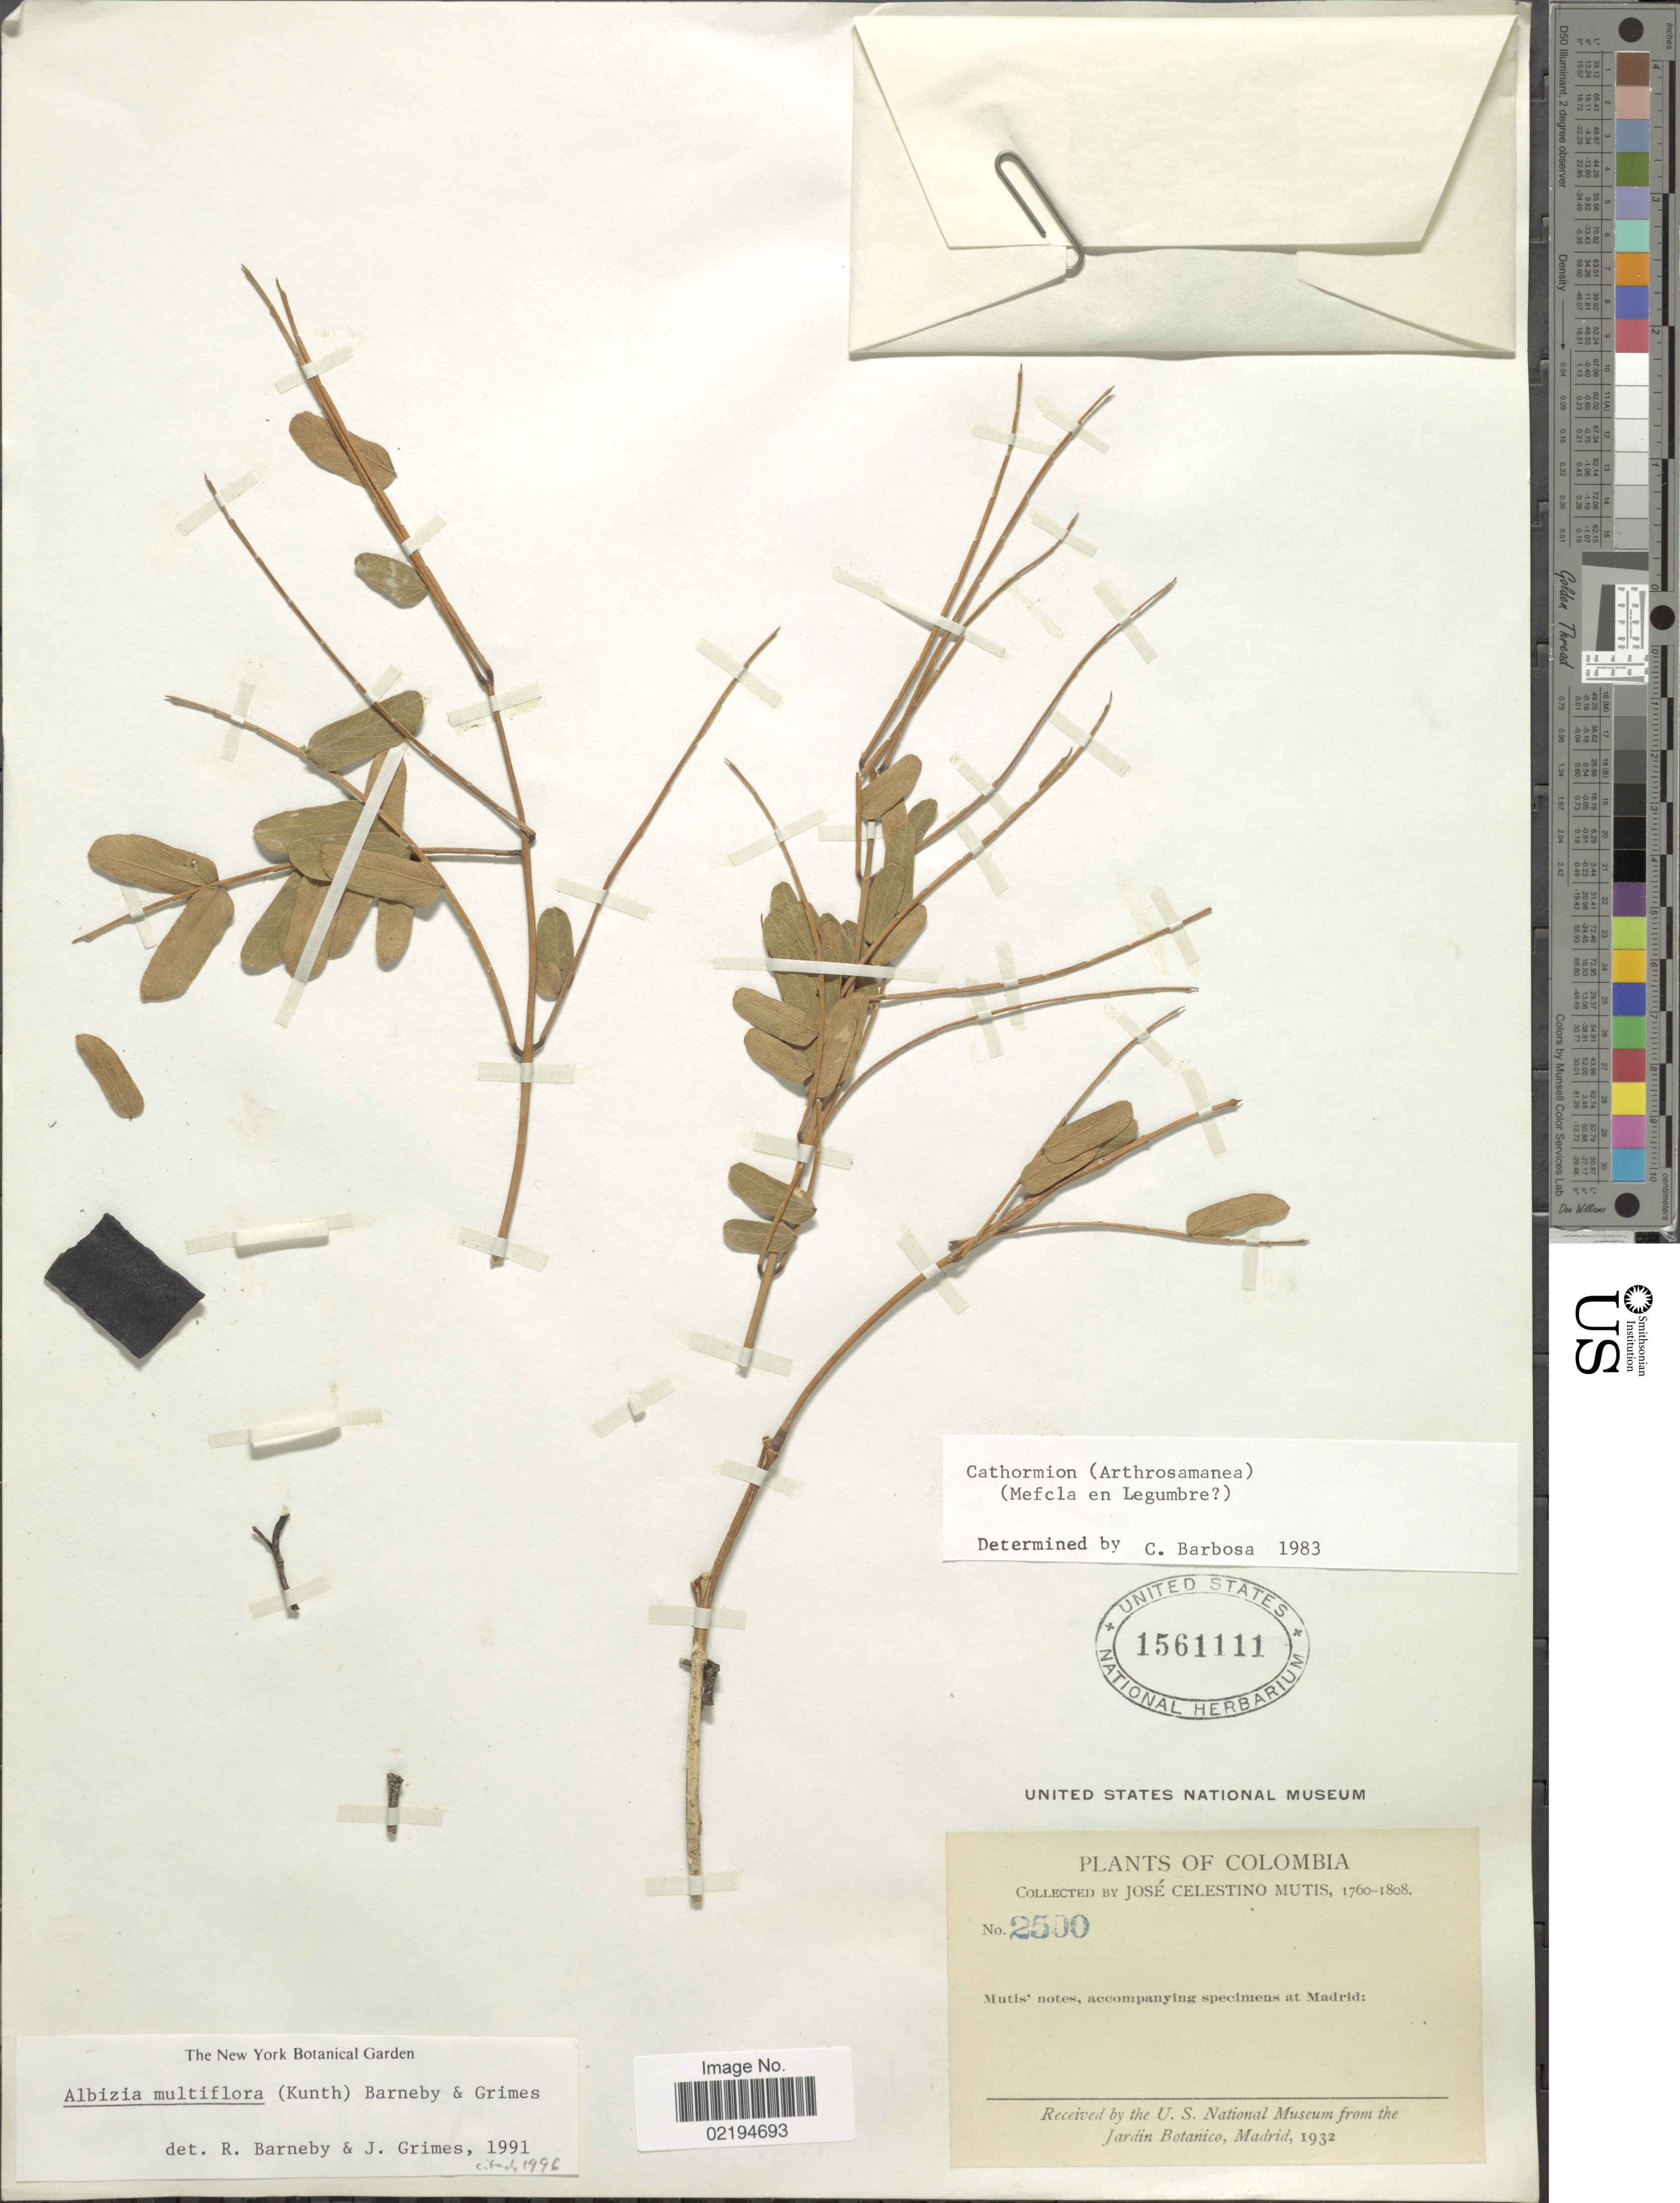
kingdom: Plantae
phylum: Tracheophyta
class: Magnoliopsida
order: Fabales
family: Fabaceae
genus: Pseudalbizzia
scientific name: Pseudalbizzia multiflora var. multiflora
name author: (Kunth) Koenen & Duno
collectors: J. C. B. Mutis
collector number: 2500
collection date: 1760/1808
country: Colombia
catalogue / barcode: US 1561111